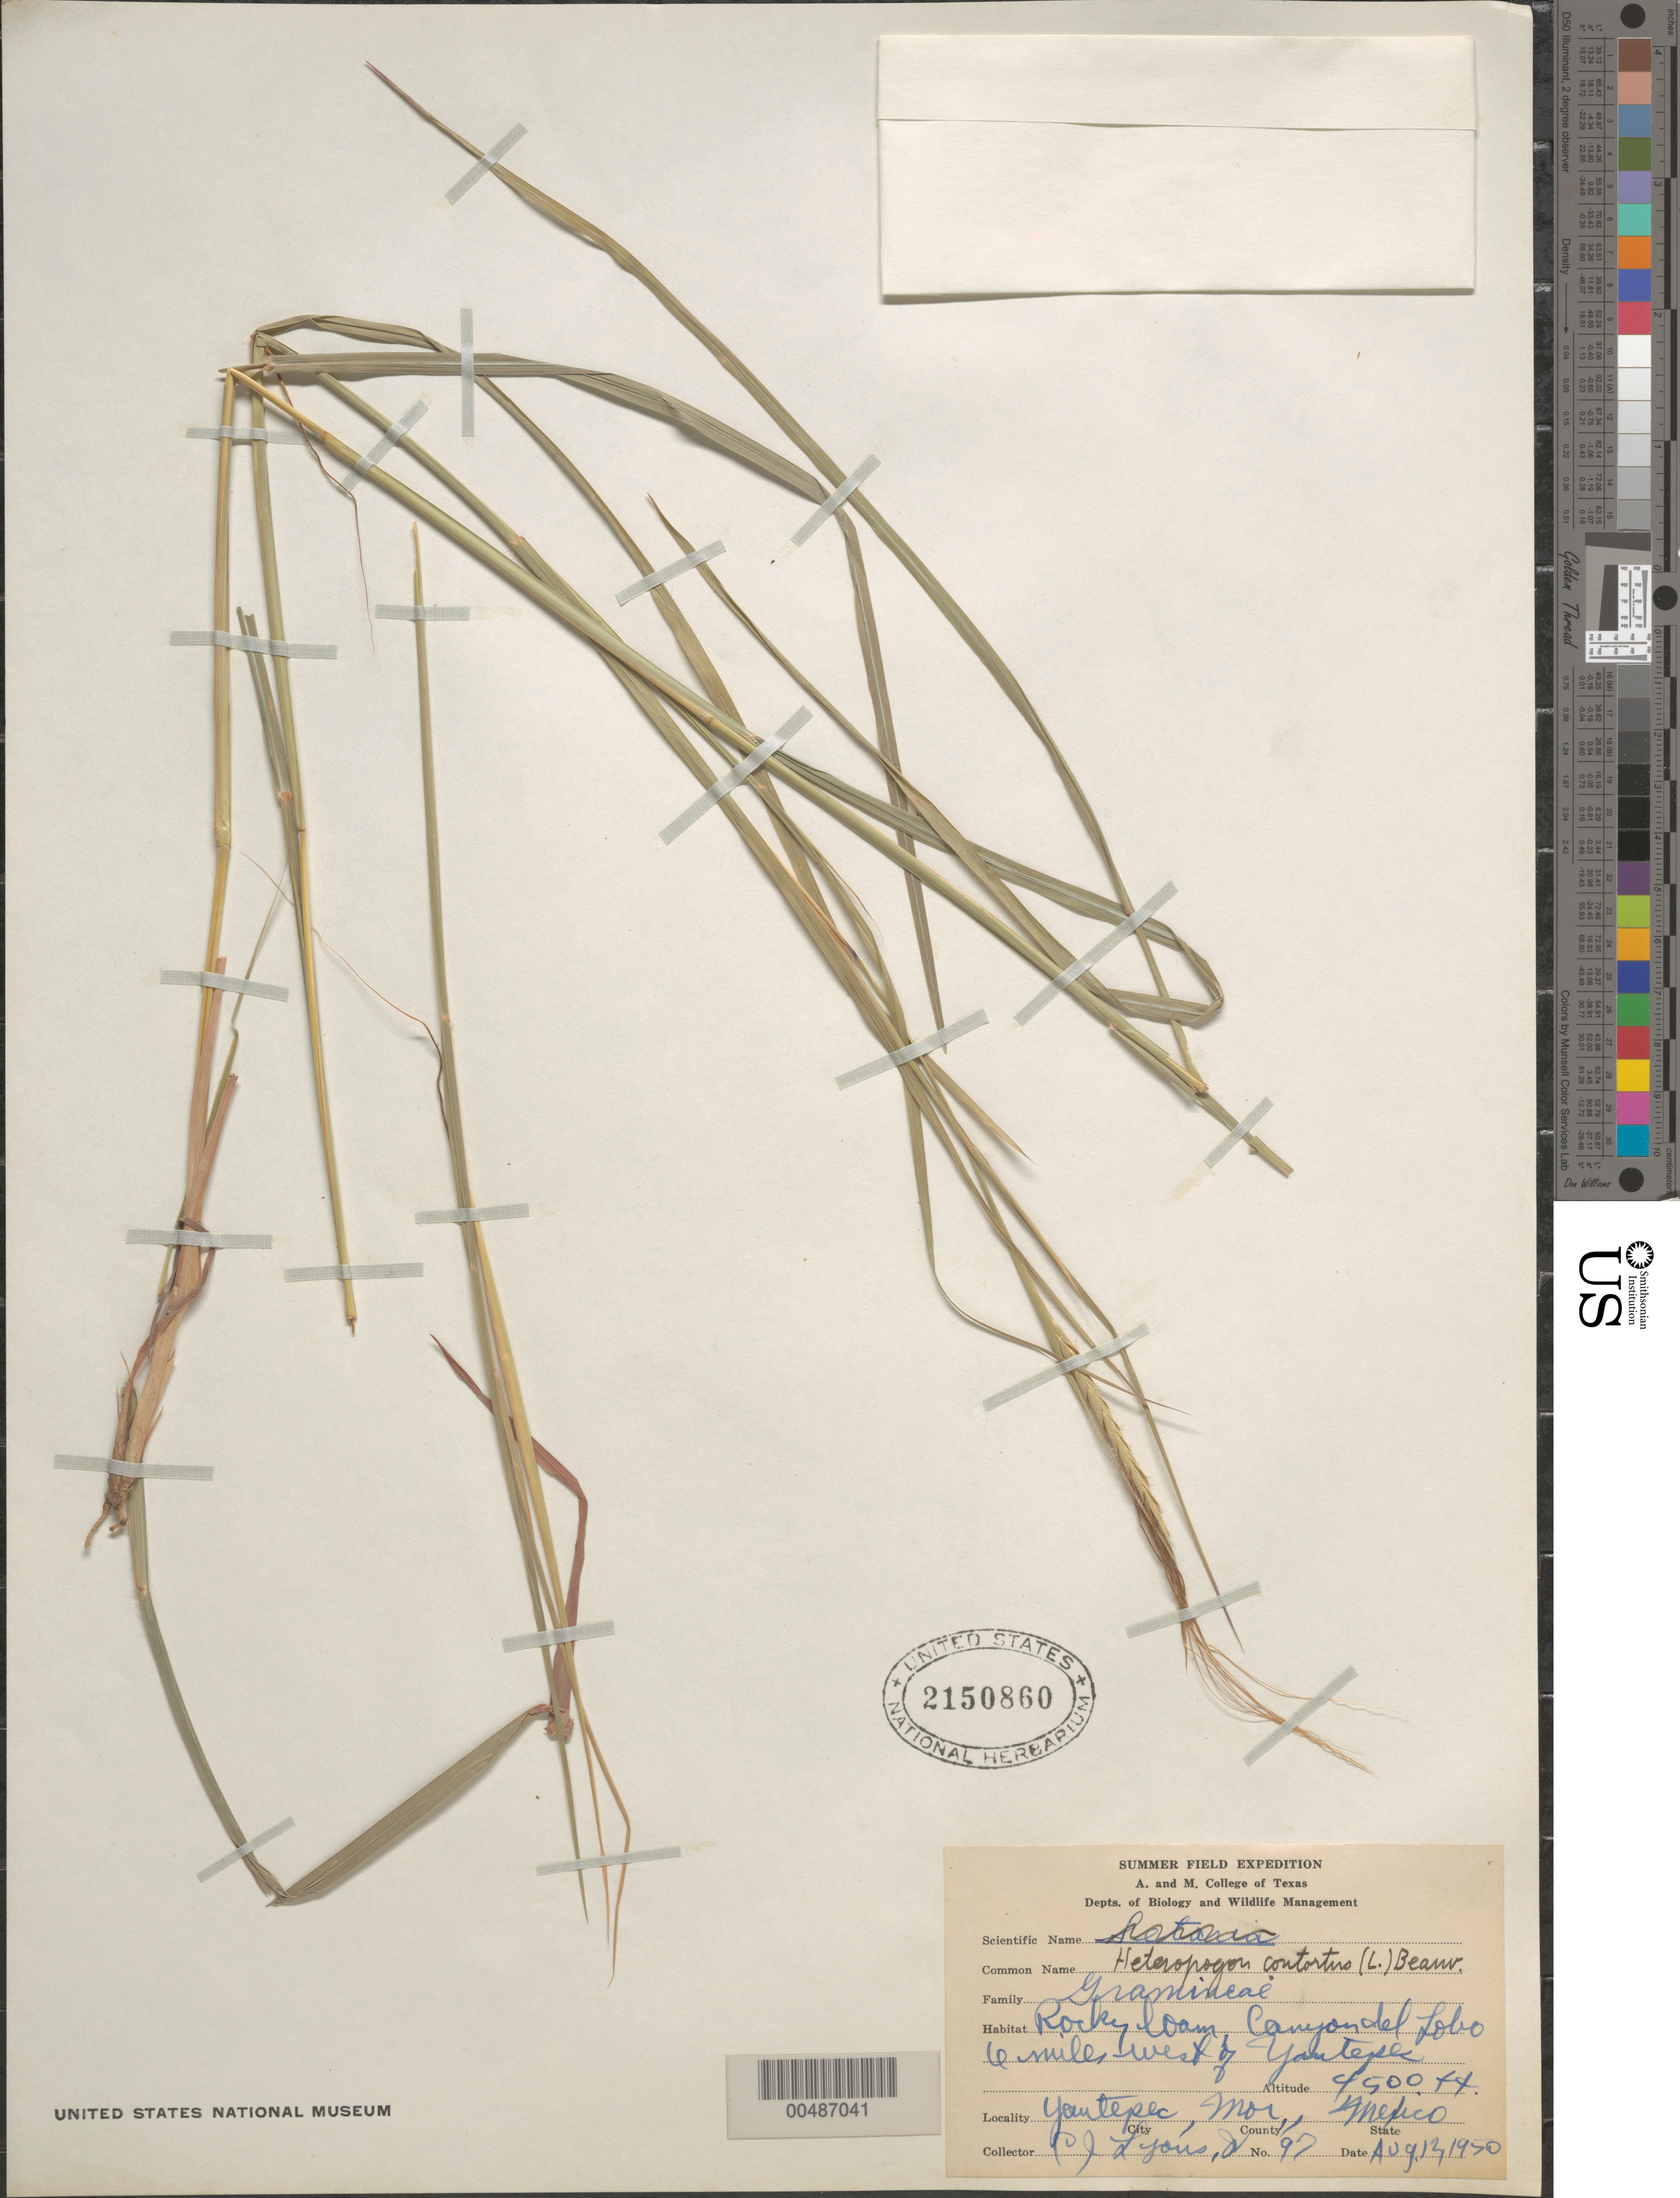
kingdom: Plantae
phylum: Tracheophyta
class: Liliopsida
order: Poales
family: Poaceae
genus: Heteropogon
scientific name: Heteropogon contortus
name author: (L.) P. Beauv. ex Roem. & Schult.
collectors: P. Lyons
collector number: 97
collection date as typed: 12 Aug 1970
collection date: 1970-08-12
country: Mexico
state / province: Morelos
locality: Yautepec, Canyon del Lobo 6 mi W of Yautepec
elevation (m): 1372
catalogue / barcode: US 2150860